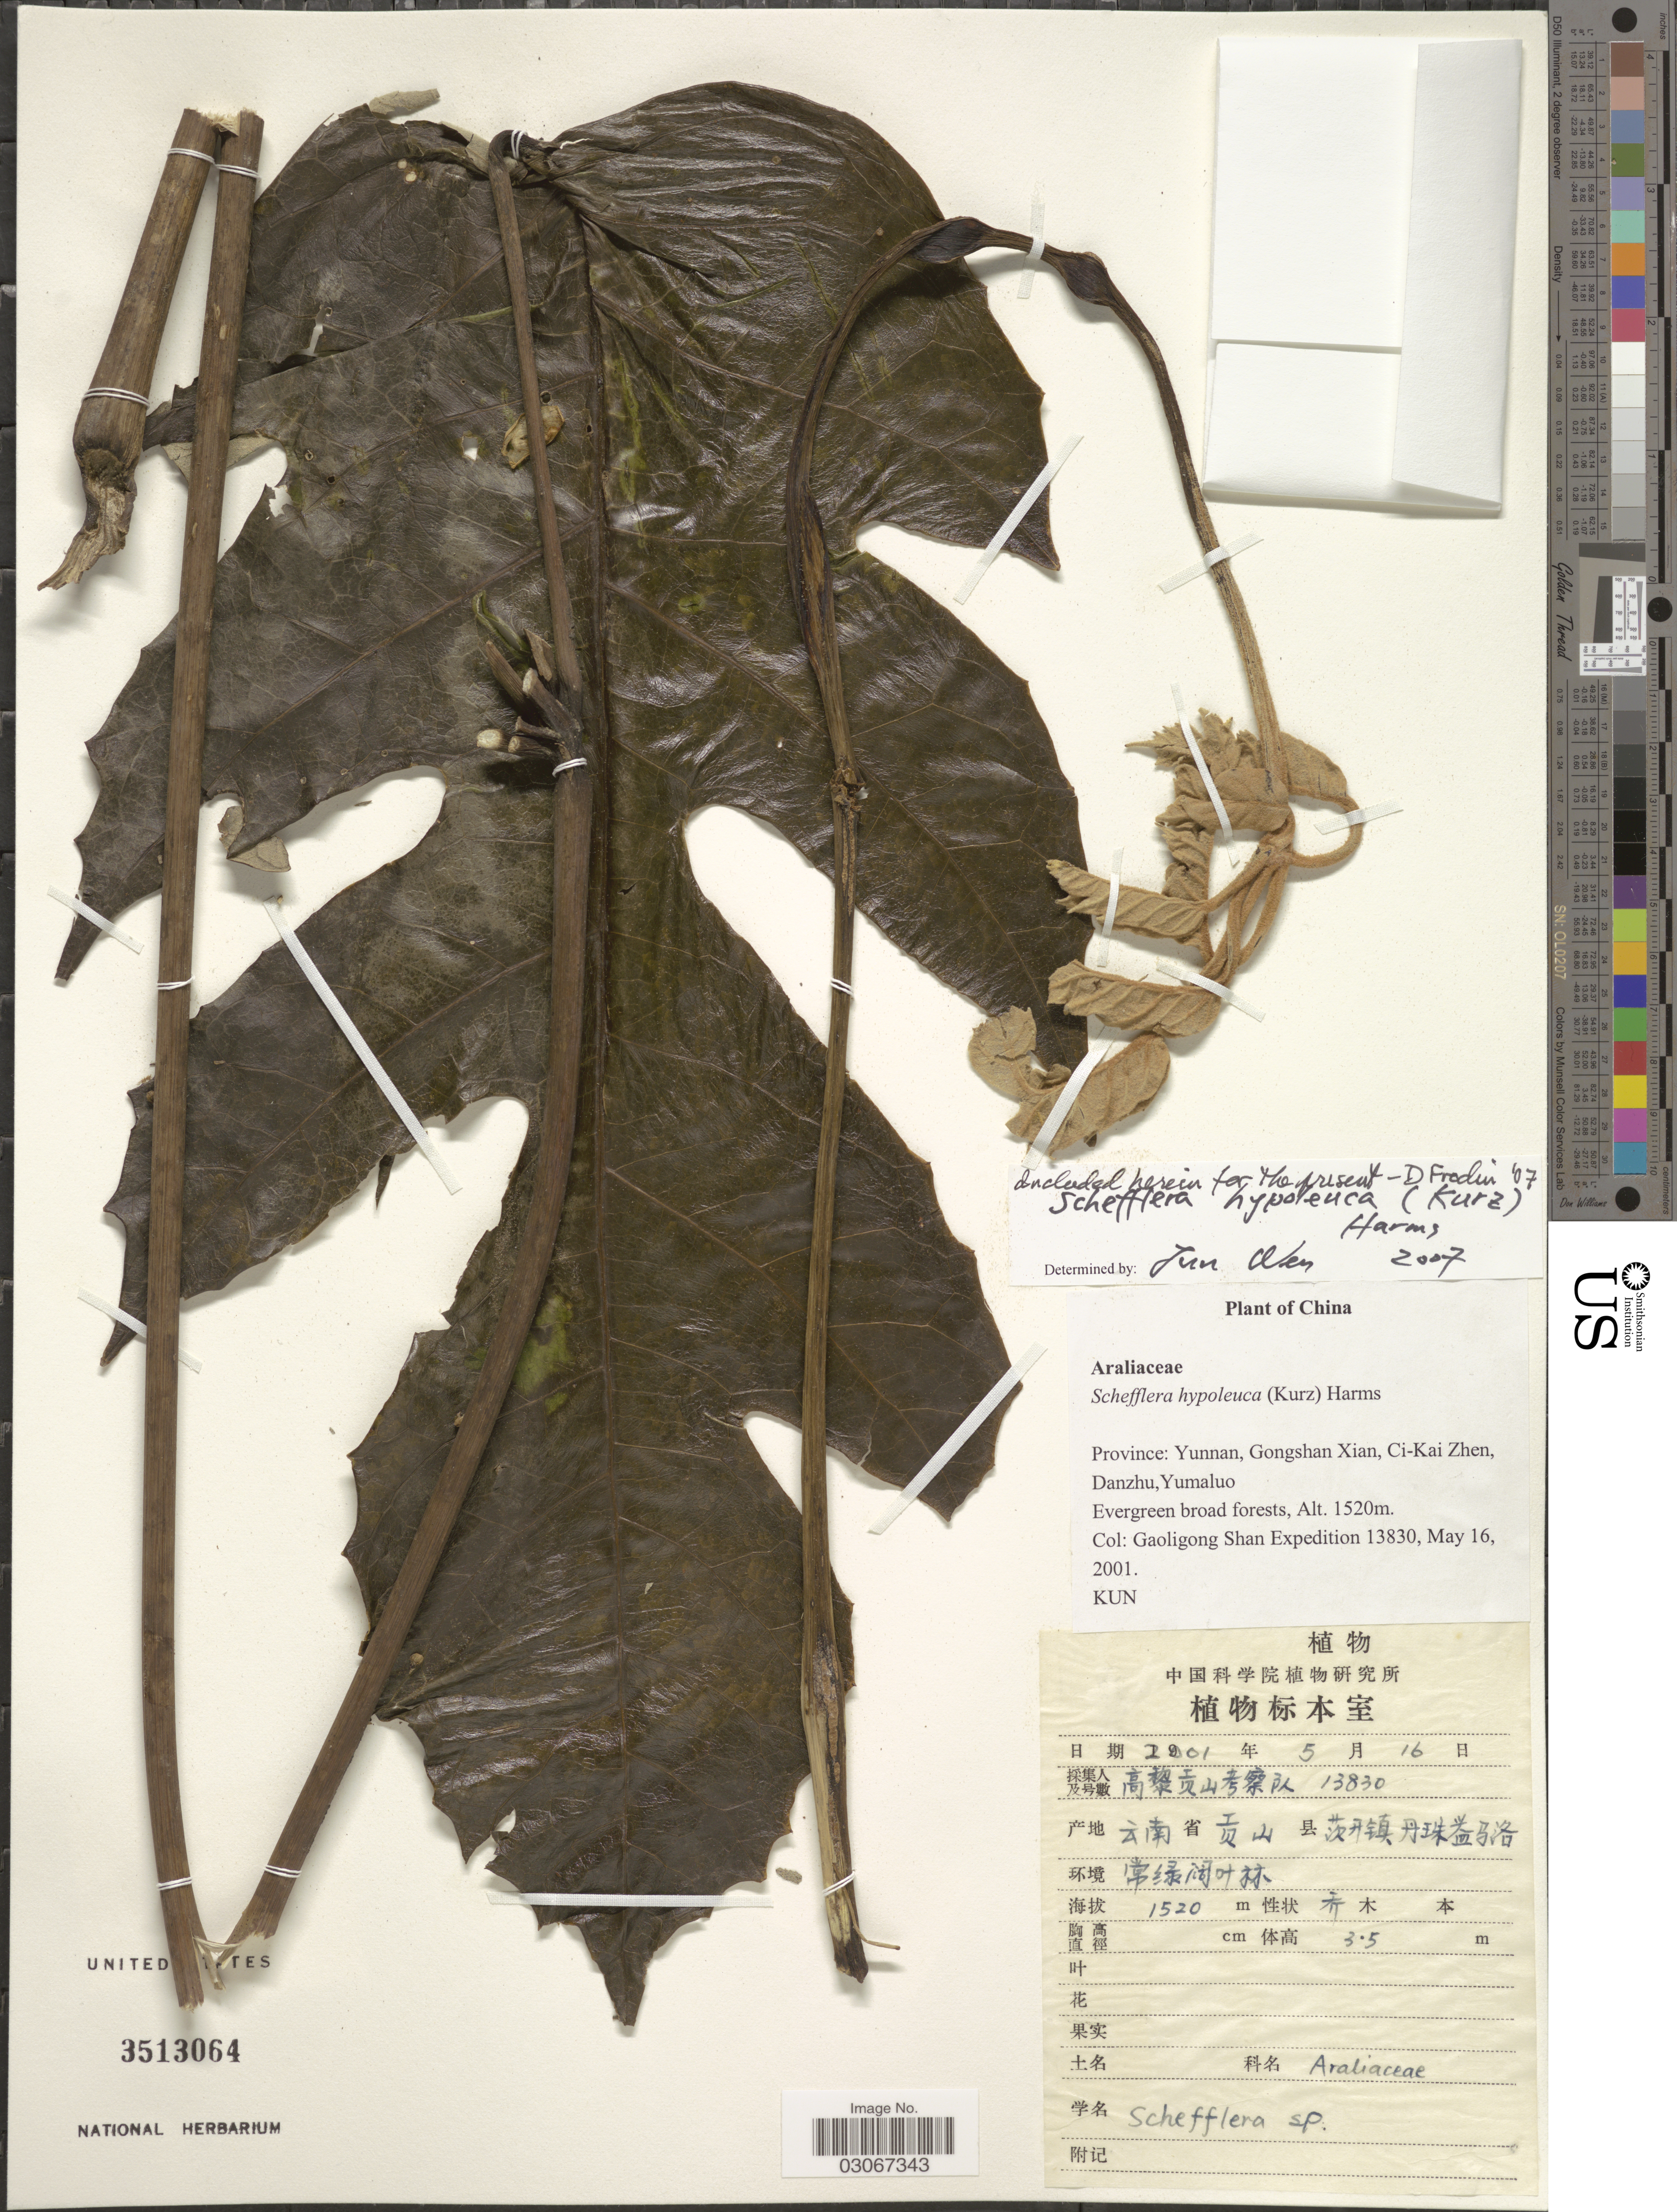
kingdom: Plantae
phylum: Tracheophyta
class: Magnoliopsida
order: Apiales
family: Araliaceae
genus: Schefflera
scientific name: Schefflera hypoleuca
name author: (Kurz) Harms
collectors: Gaoligong Shan Exped.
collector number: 13830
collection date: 2001-05-16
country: China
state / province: Yunnan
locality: Gongshan Xian, Ci-Kai Zhen, Danzhu, Yumaluo, Evergreen broad forests.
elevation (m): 1520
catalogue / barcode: US 3513064